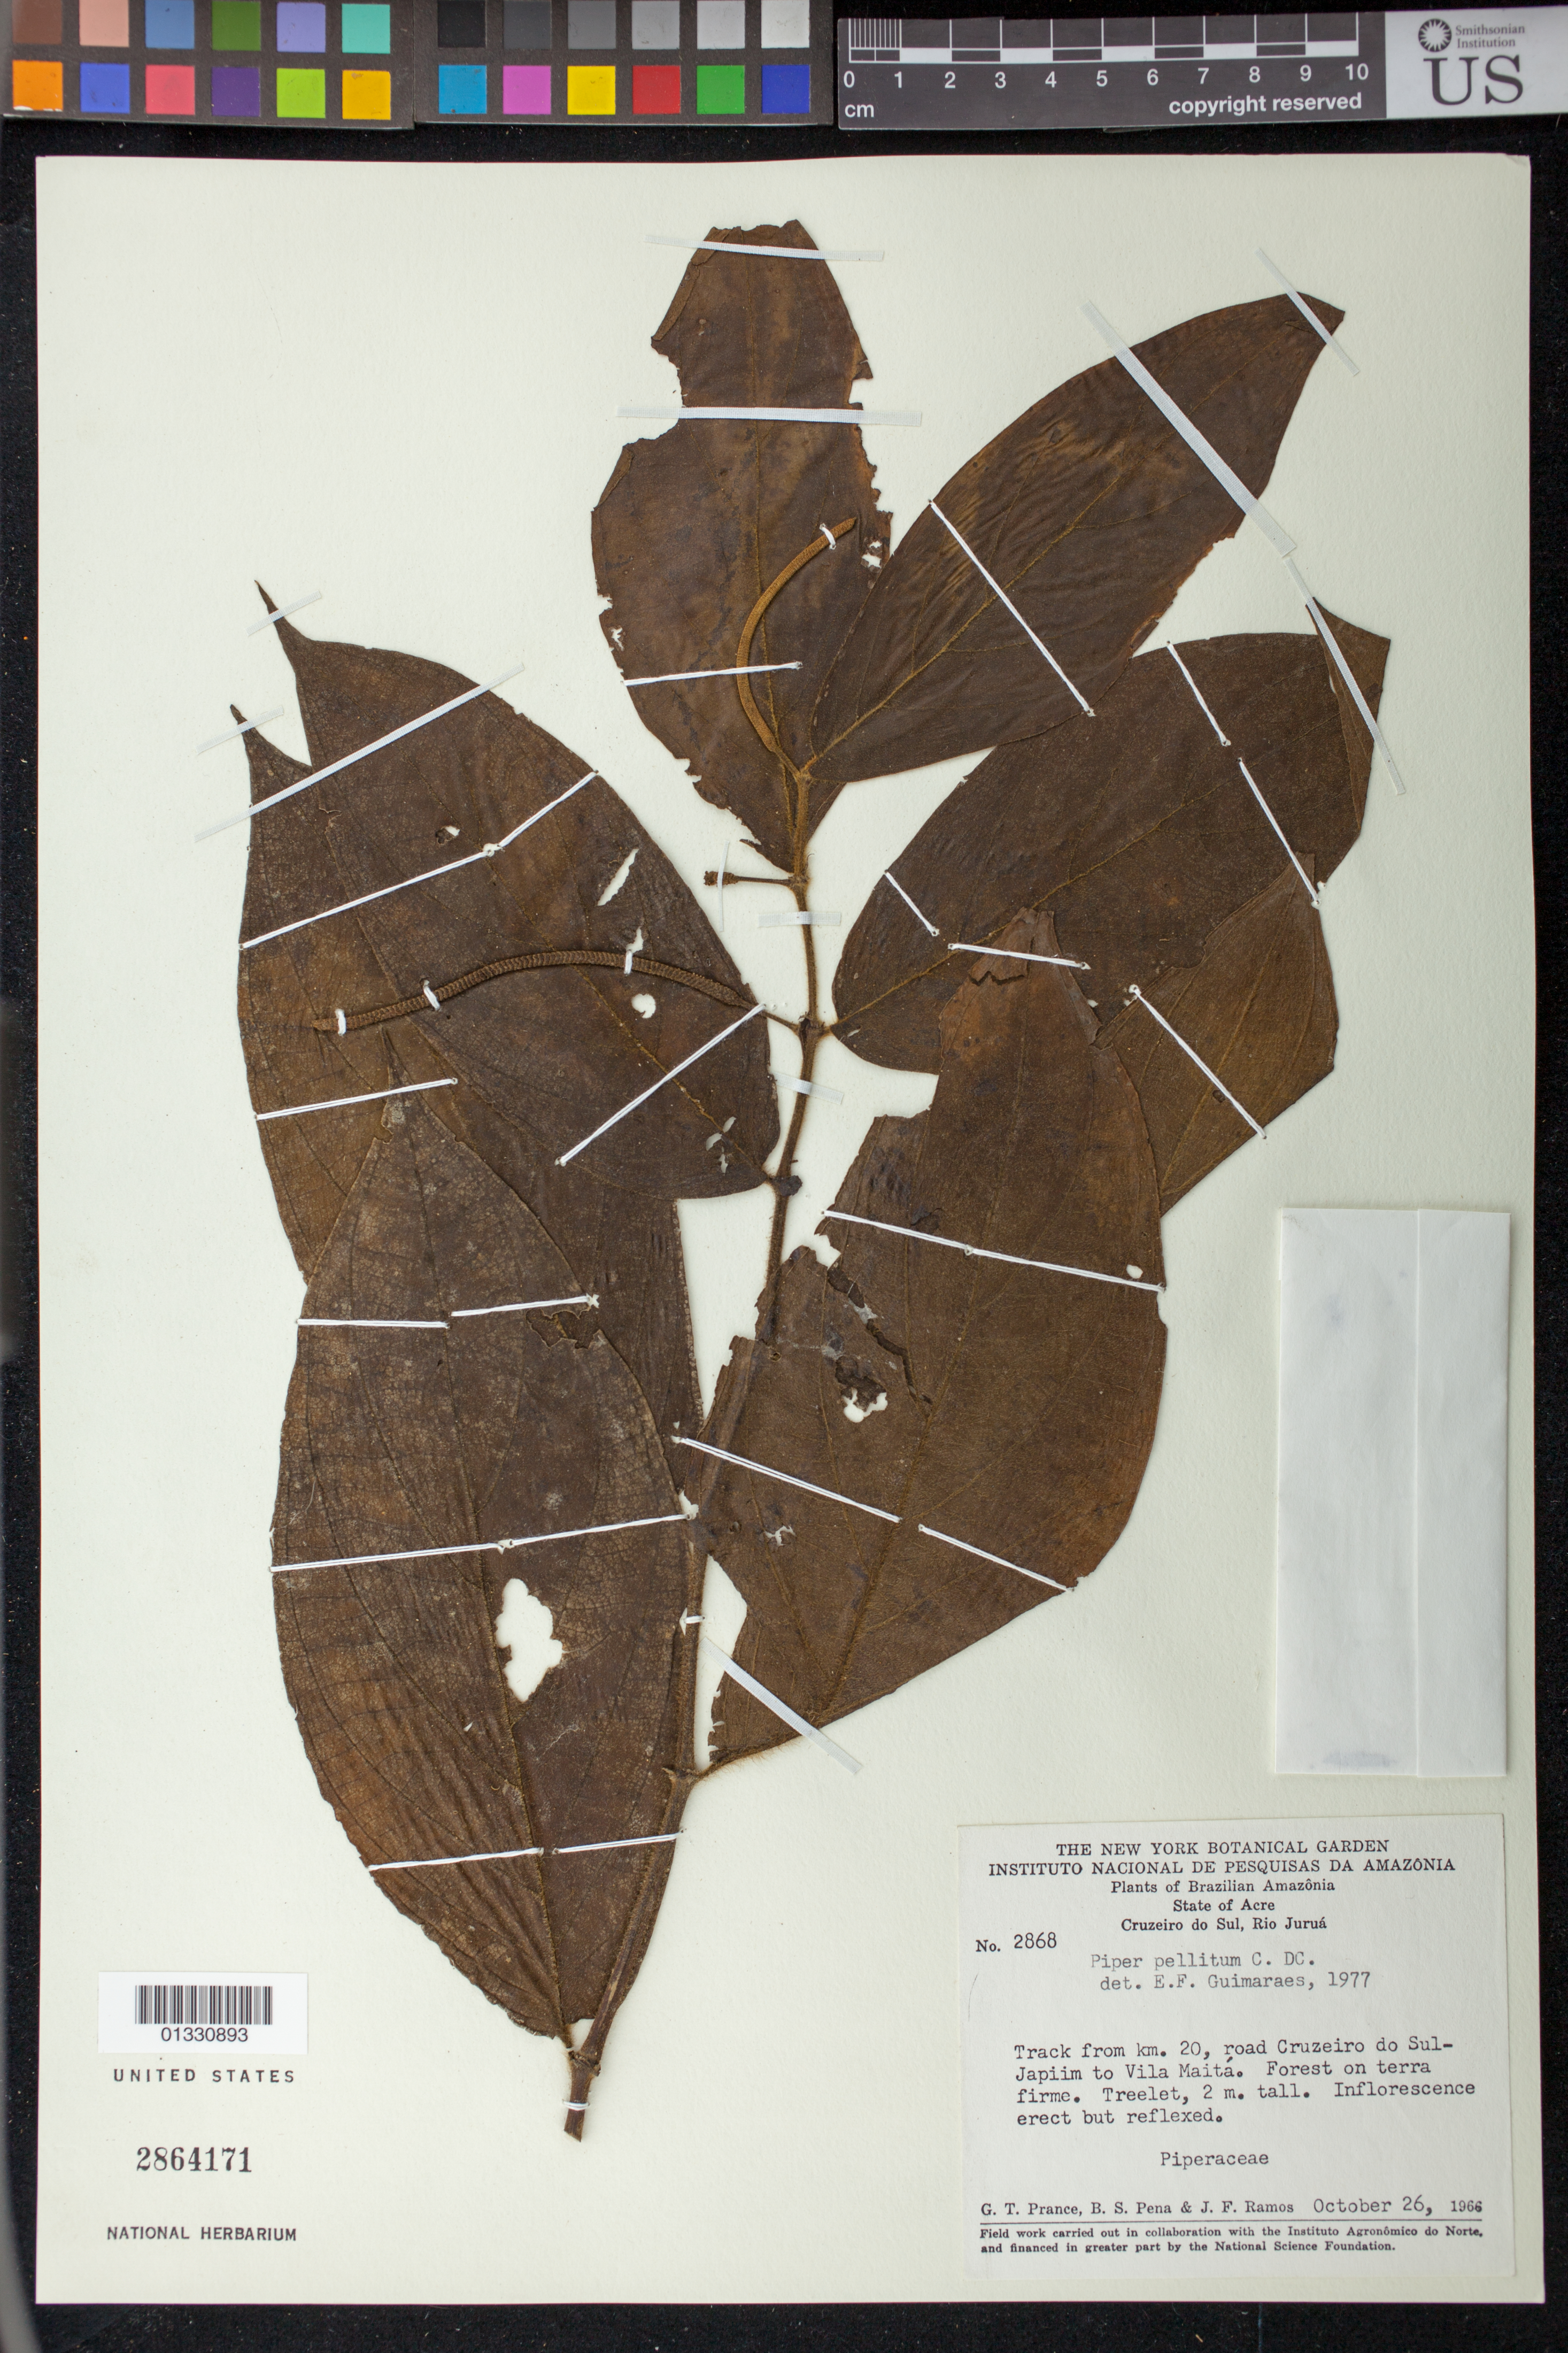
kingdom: Plantae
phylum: Tracheophyta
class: Magnoliopsida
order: Piperales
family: Piperaceae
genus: Piper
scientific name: Piper pellitum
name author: C. DC.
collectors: G. T. Prance, B. S. Pena & J. F. Ramos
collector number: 2868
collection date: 1966-10-26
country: Brazil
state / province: Acre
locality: Track from km 20, road Cruzeiro do Sul-Japiim to Vila Maitá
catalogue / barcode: US 2864171